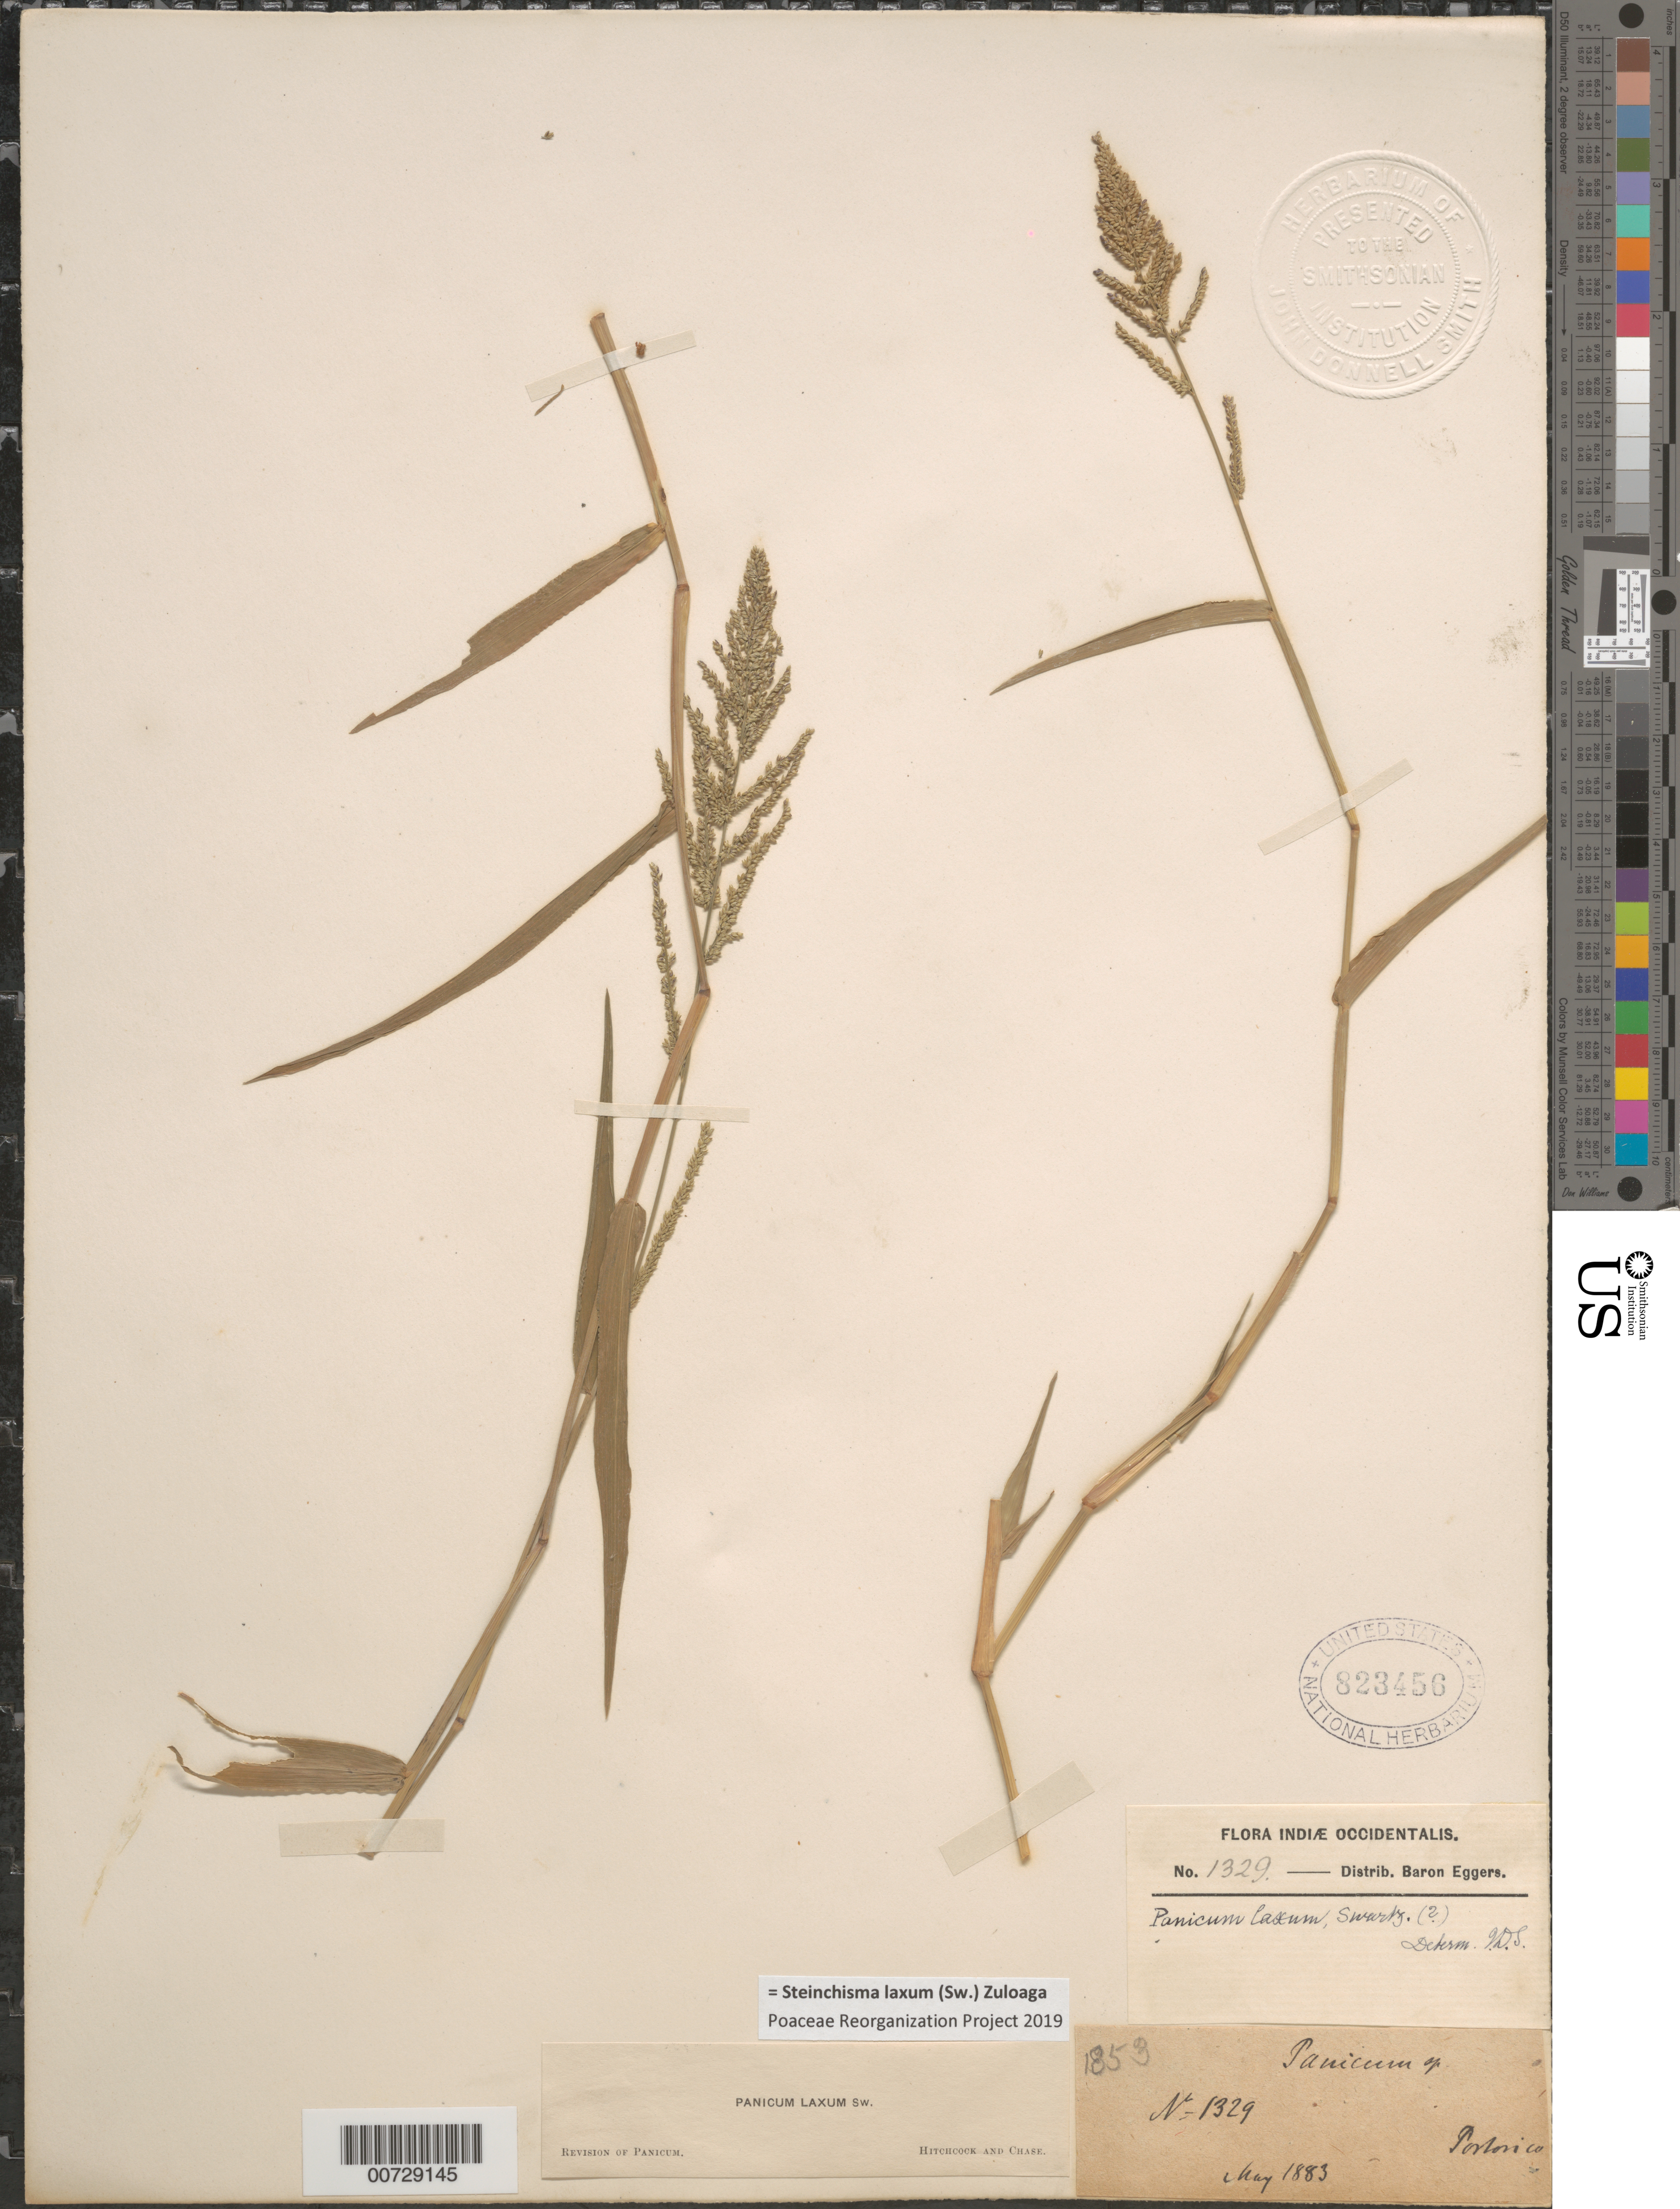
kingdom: Plantae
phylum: Tracheophyta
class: Liliopsida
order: Poales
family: Poaceae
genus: Steinchisma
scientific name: Steinchisma laxum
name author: (Sw.) Zuloaga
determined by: Hitchcock, Albert S.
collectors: H. F. A. von Eggers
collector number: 1329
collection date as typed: May 1883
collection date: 1883-05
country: Puerto Rico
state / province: Luquillo (?)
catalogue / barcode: US 823456